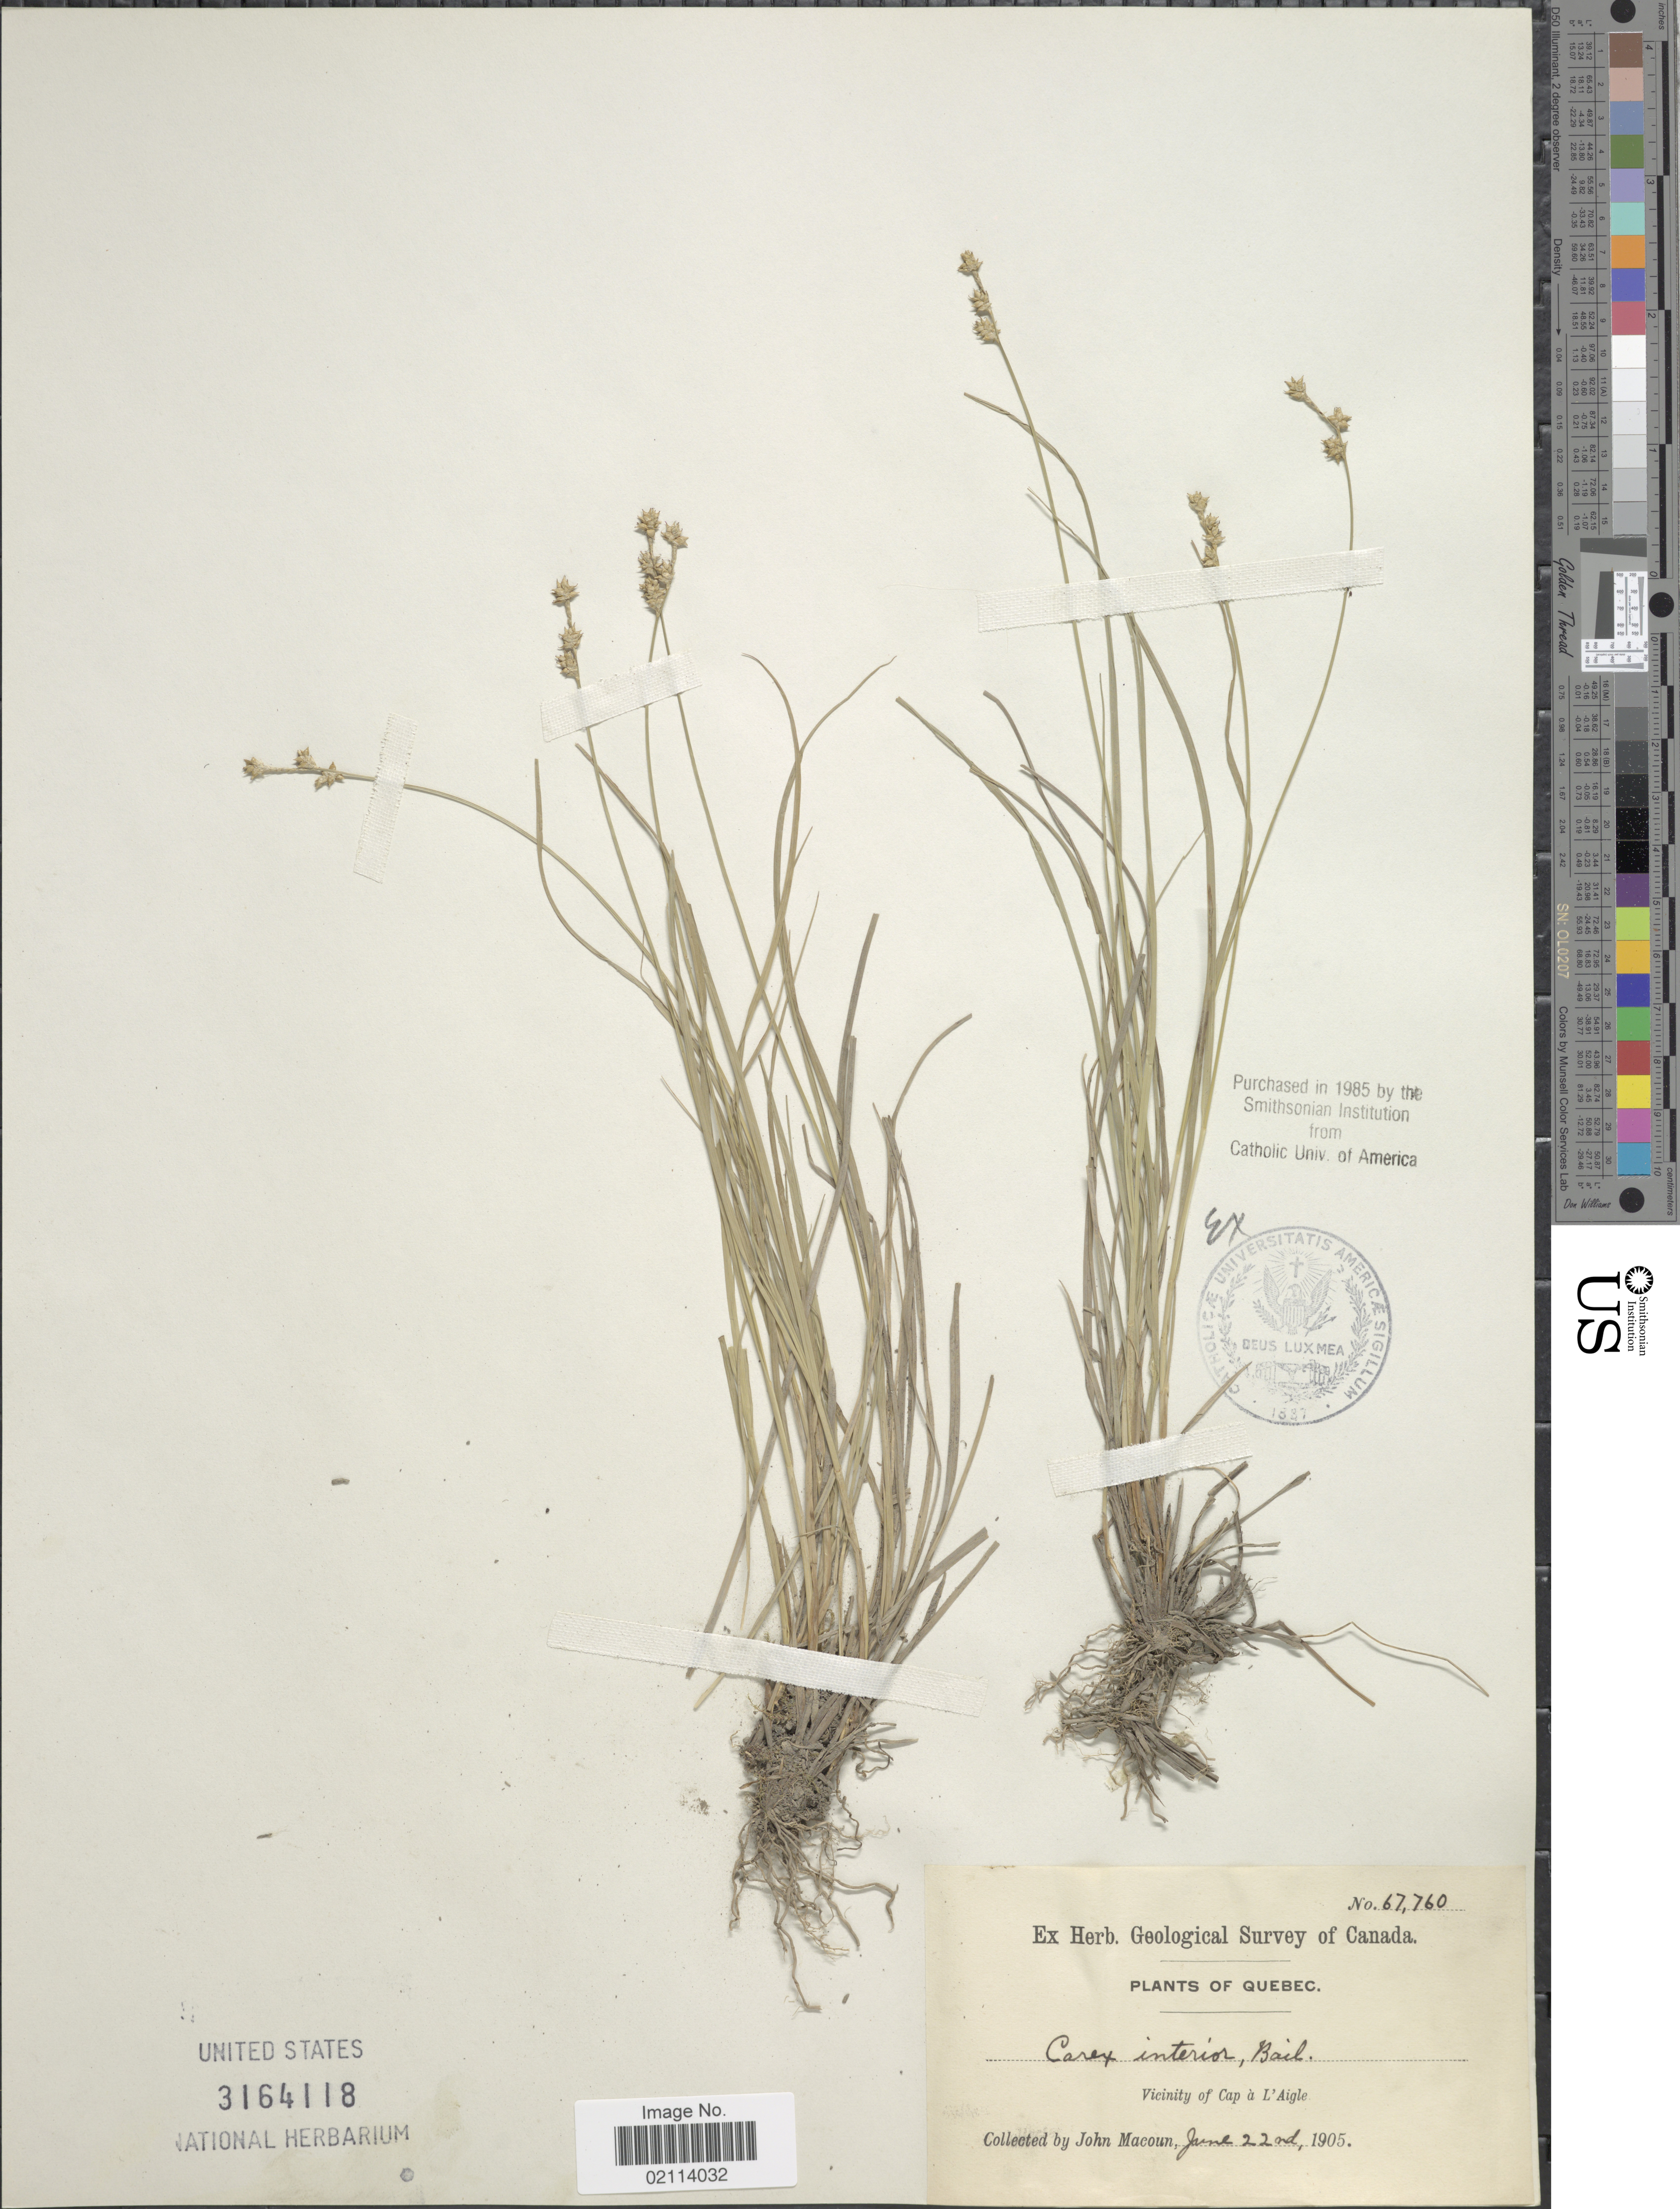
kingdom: Plantae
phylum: Tracheophyta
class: Liliopsida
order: Poales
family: Cyperaceae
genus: Carex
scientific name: Carex interior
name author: L.H. Bailey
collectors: J. Macoun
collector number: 67760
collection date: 1905-06-22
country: Canada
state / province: Quebec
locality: Vicinity of Cap a L'Aigle.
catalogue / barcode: US 3164118